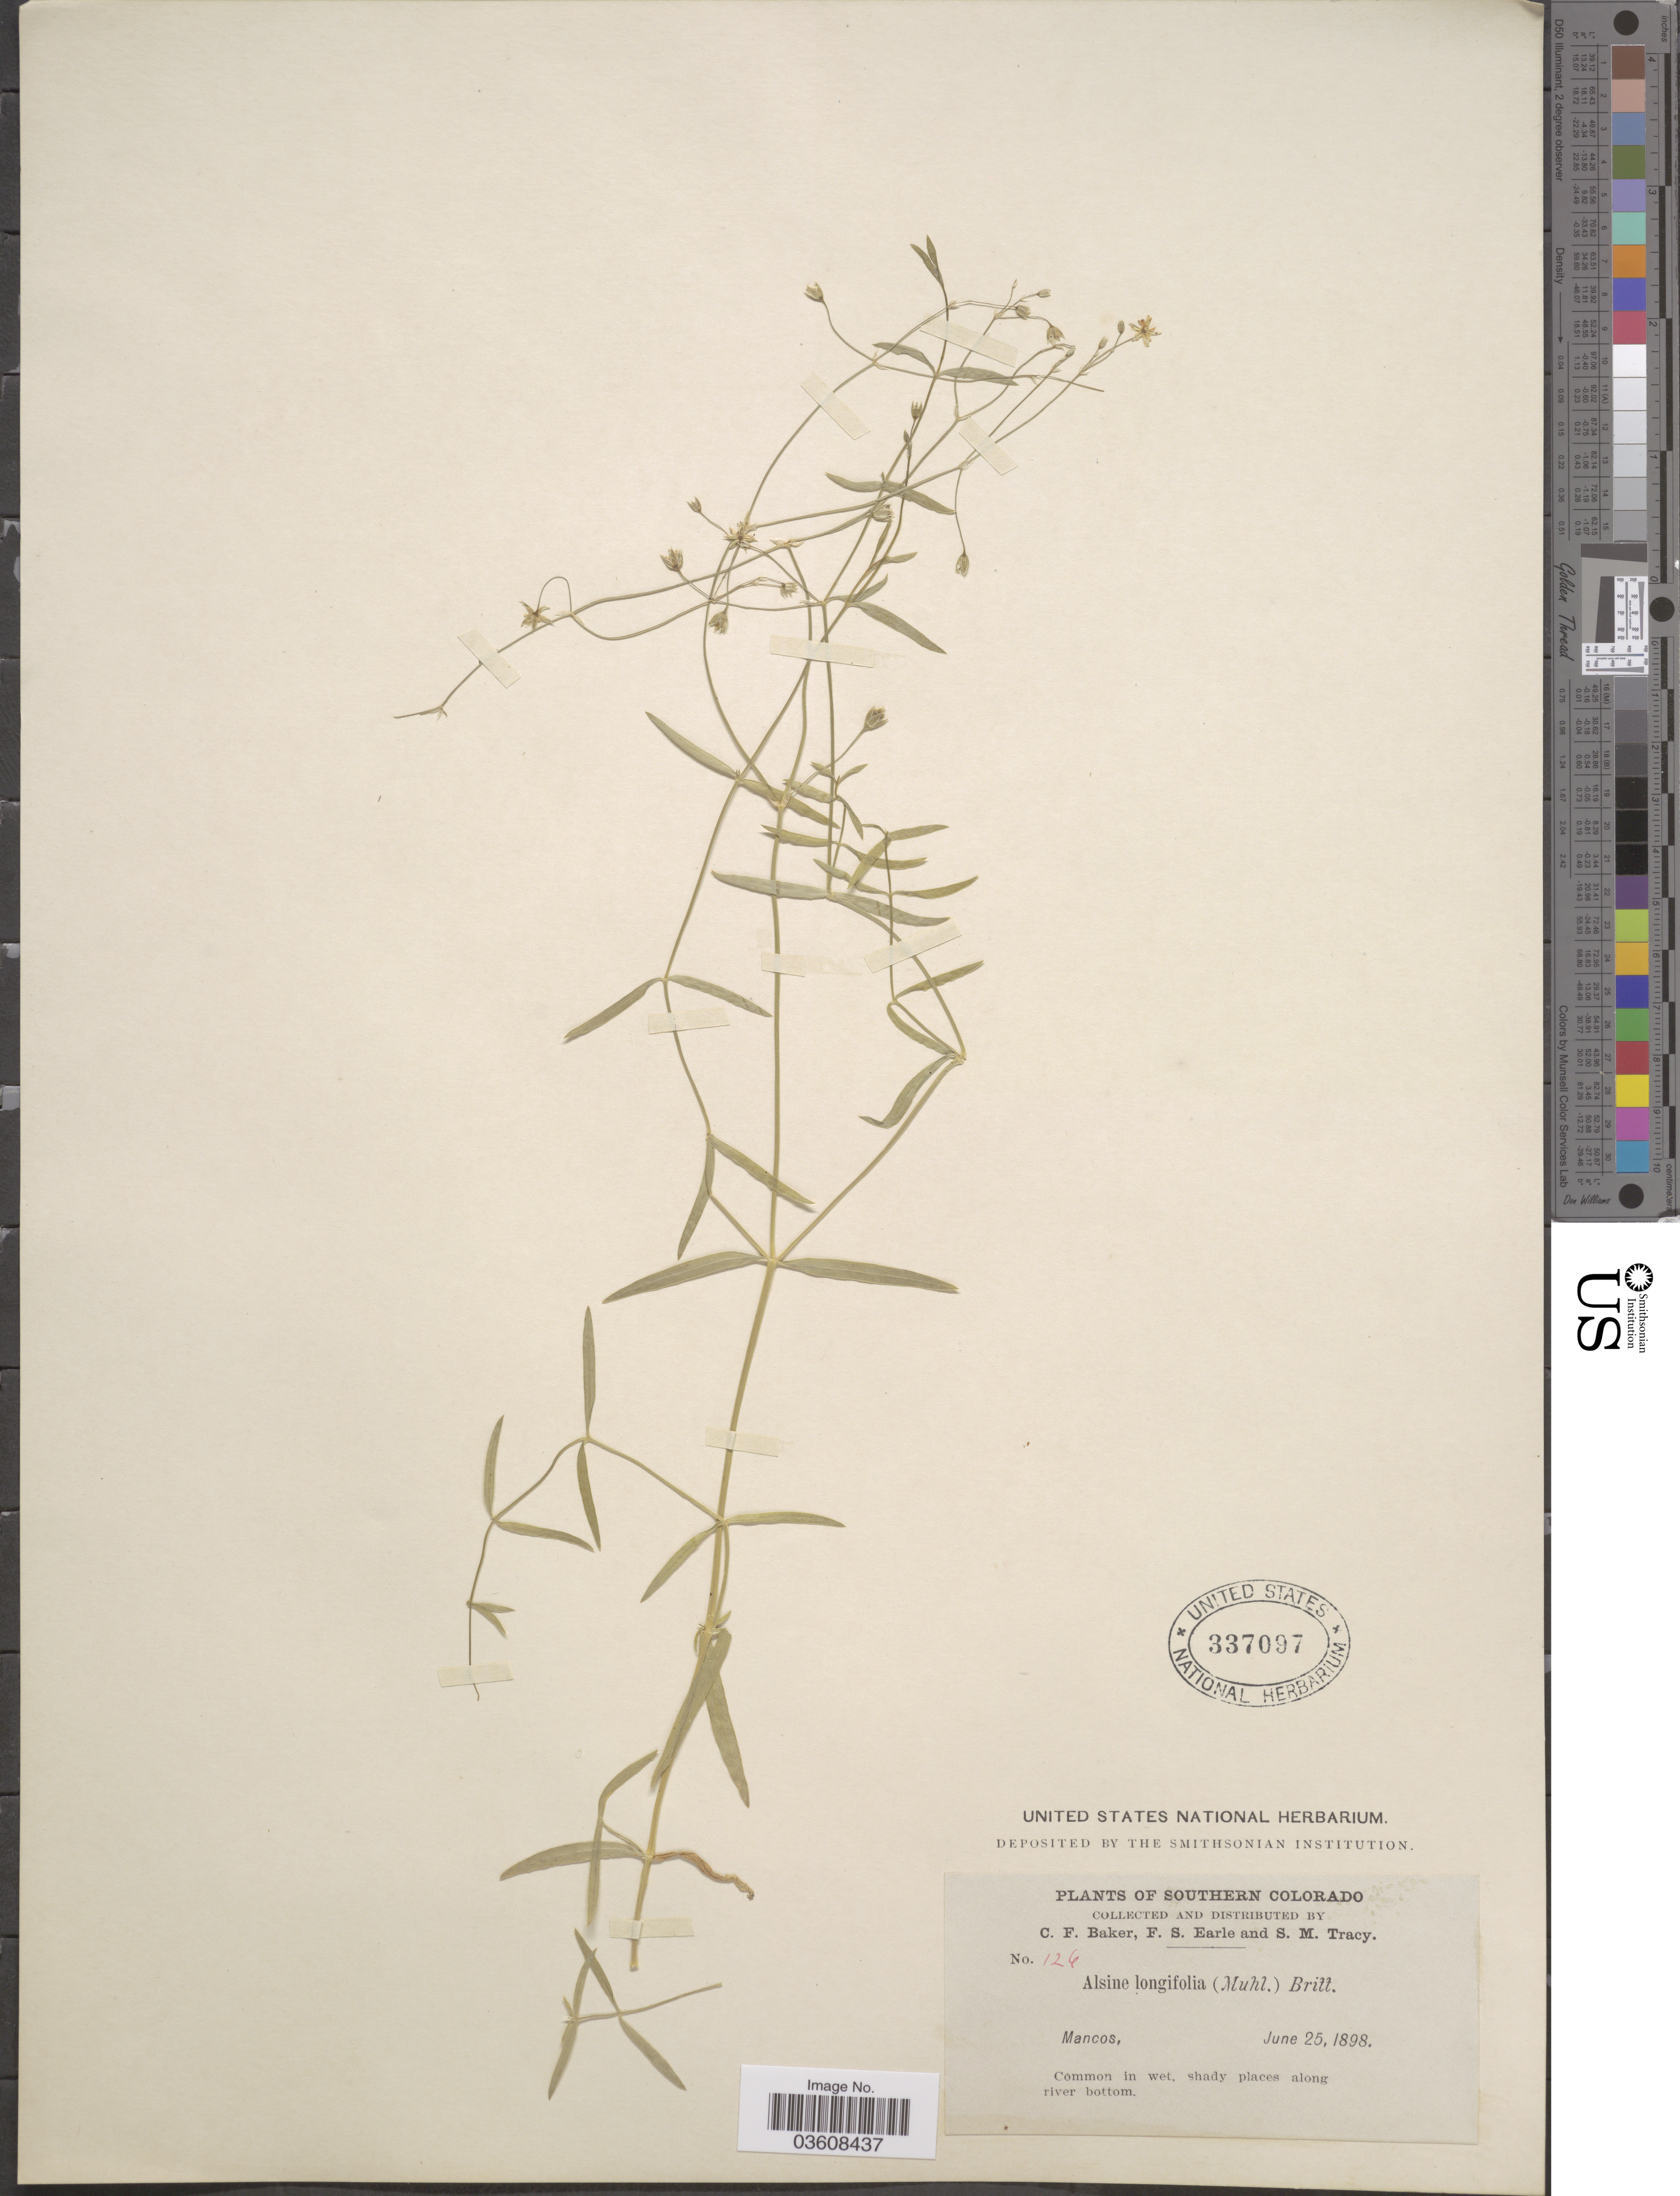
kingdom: Plantae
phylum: Tracheophyta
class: Magnoliopsida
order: Caryophyllales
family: Caryophyllaceae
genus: Stellaria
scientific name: Stellaria longifolia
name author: Muhl. ex Willd.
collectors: C. F. Baker, F. S. Earle & S. M. Tracy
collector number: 126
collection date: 1898-06-25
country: United States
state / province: Colorado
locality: Southern Colorado. Mancos.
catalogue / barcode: US 337097